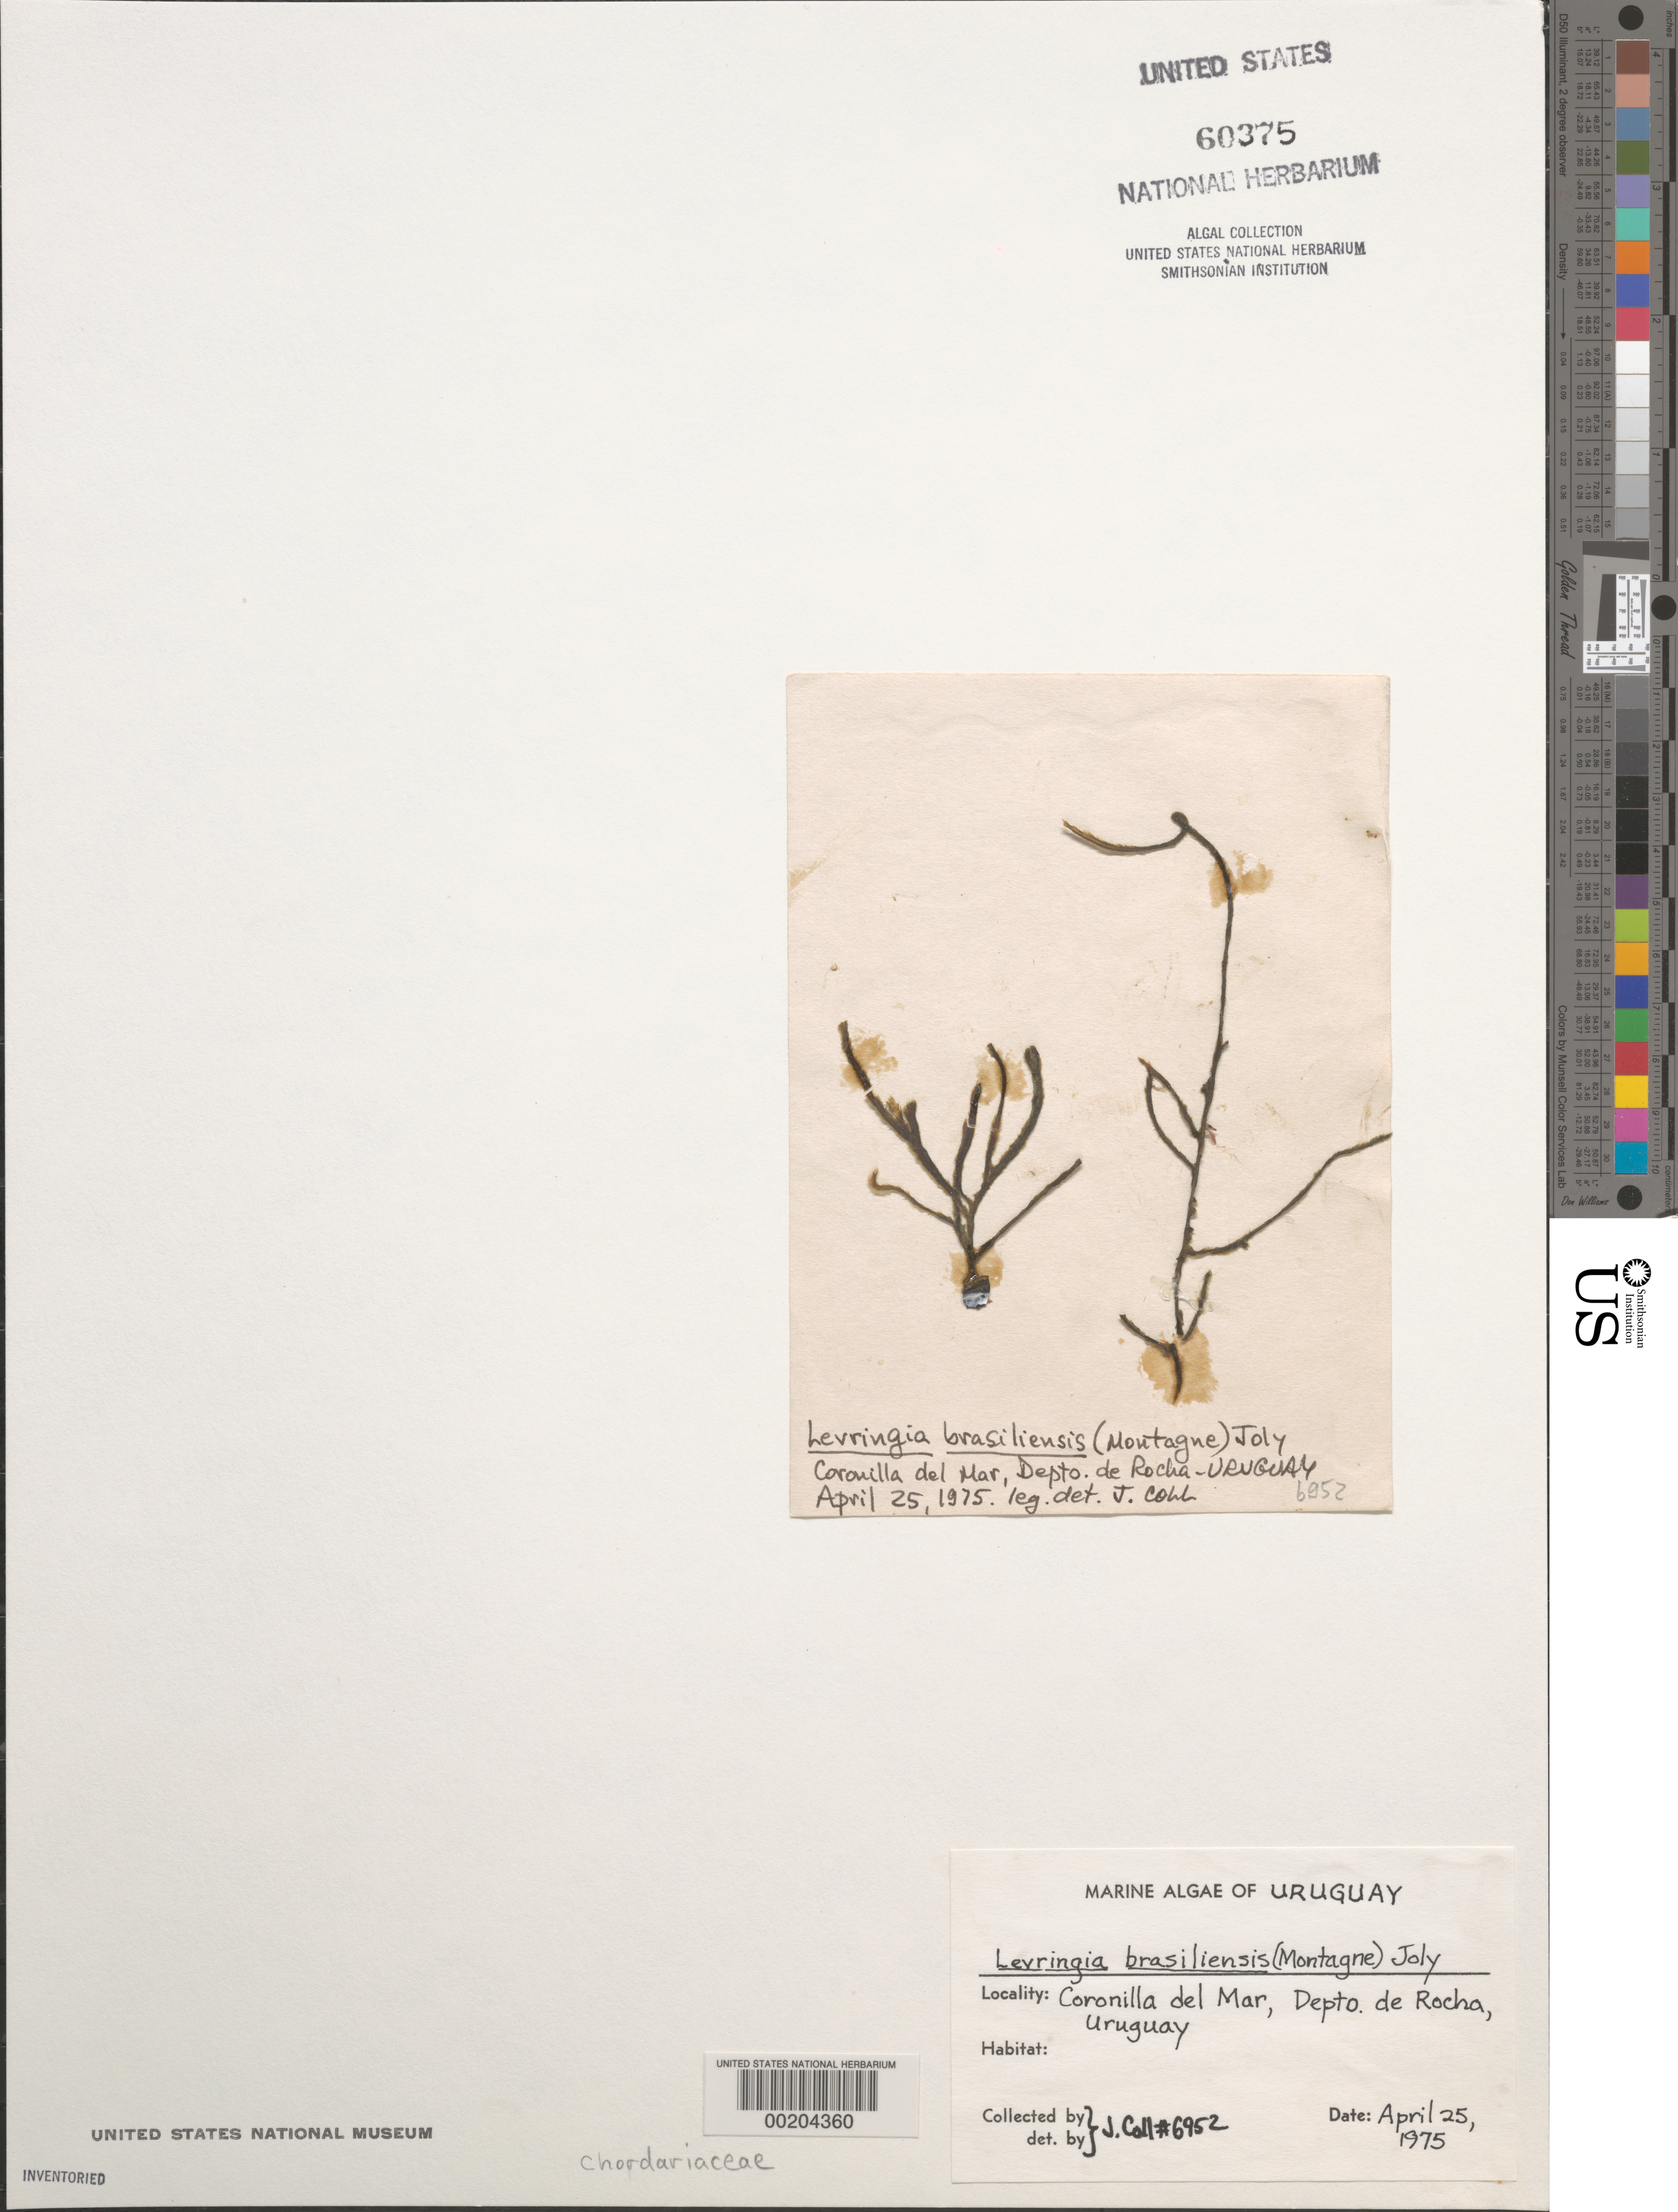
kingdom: Chromista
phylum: Ochrophyta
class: Phaeophyceae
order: Ectocarpales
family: Chordariaceae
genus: Levringia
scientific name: Levringia brasiliensis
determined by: Coll, P.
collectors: J. Coll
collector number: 6952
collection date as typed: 25 Apr 1975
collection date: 1975-04-25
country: Uruguay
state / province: Rocha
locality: Coronilla del Mar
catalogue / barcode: US 60375